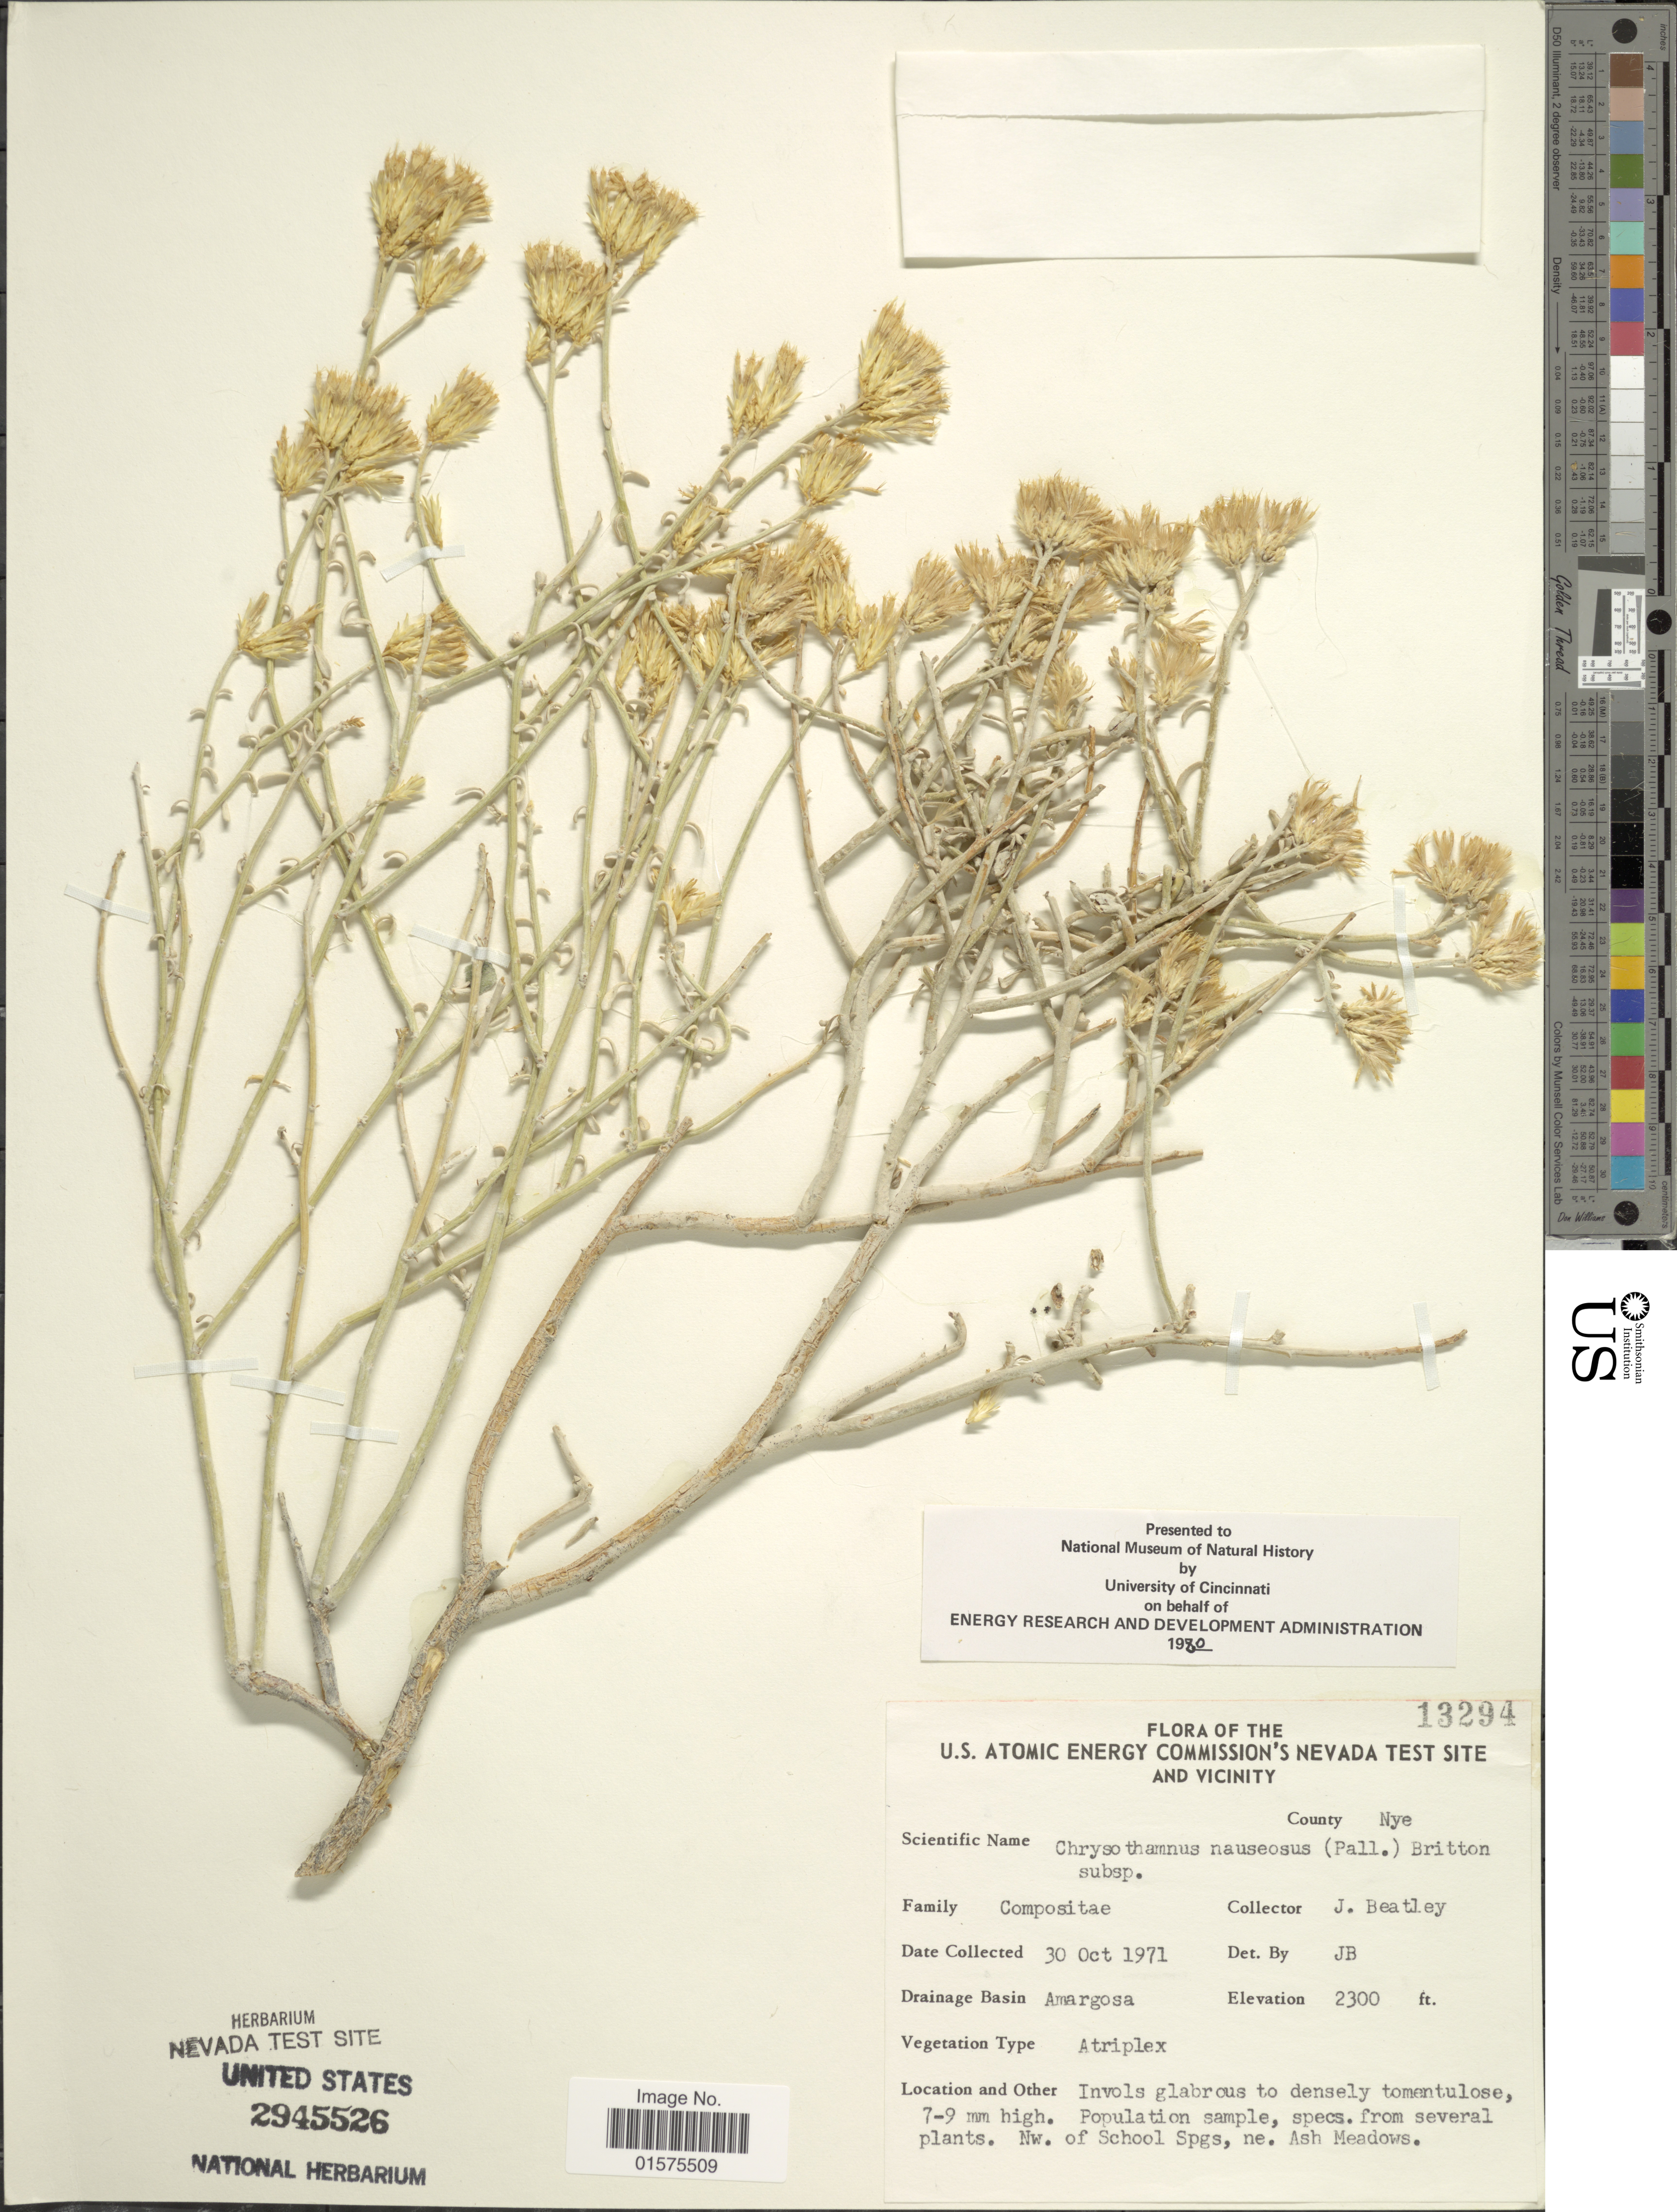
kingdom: Plantae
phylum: Tracheophyta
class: Magnoliopsida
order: Asterales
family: Asteraceae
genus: Ericameria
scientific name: Ericameria nauseosa var. hololeuca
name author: (A. Gray) G.L. Nesom & G.I. Baird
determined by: Urbatsch, Lowell E., Curator (LSU), Louisiana State University (UNITED STATES)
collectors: J. C. Beatley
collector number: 13294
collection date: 1971-10-30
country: United States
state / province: Nevada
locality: U.S. Commission's Nevada Test Site and vicinity. County Nye. Drainage Basin Amargosa. Nw. of School Spgs, ne. Ash Meadows,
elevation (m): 701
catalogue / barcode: US 2945526